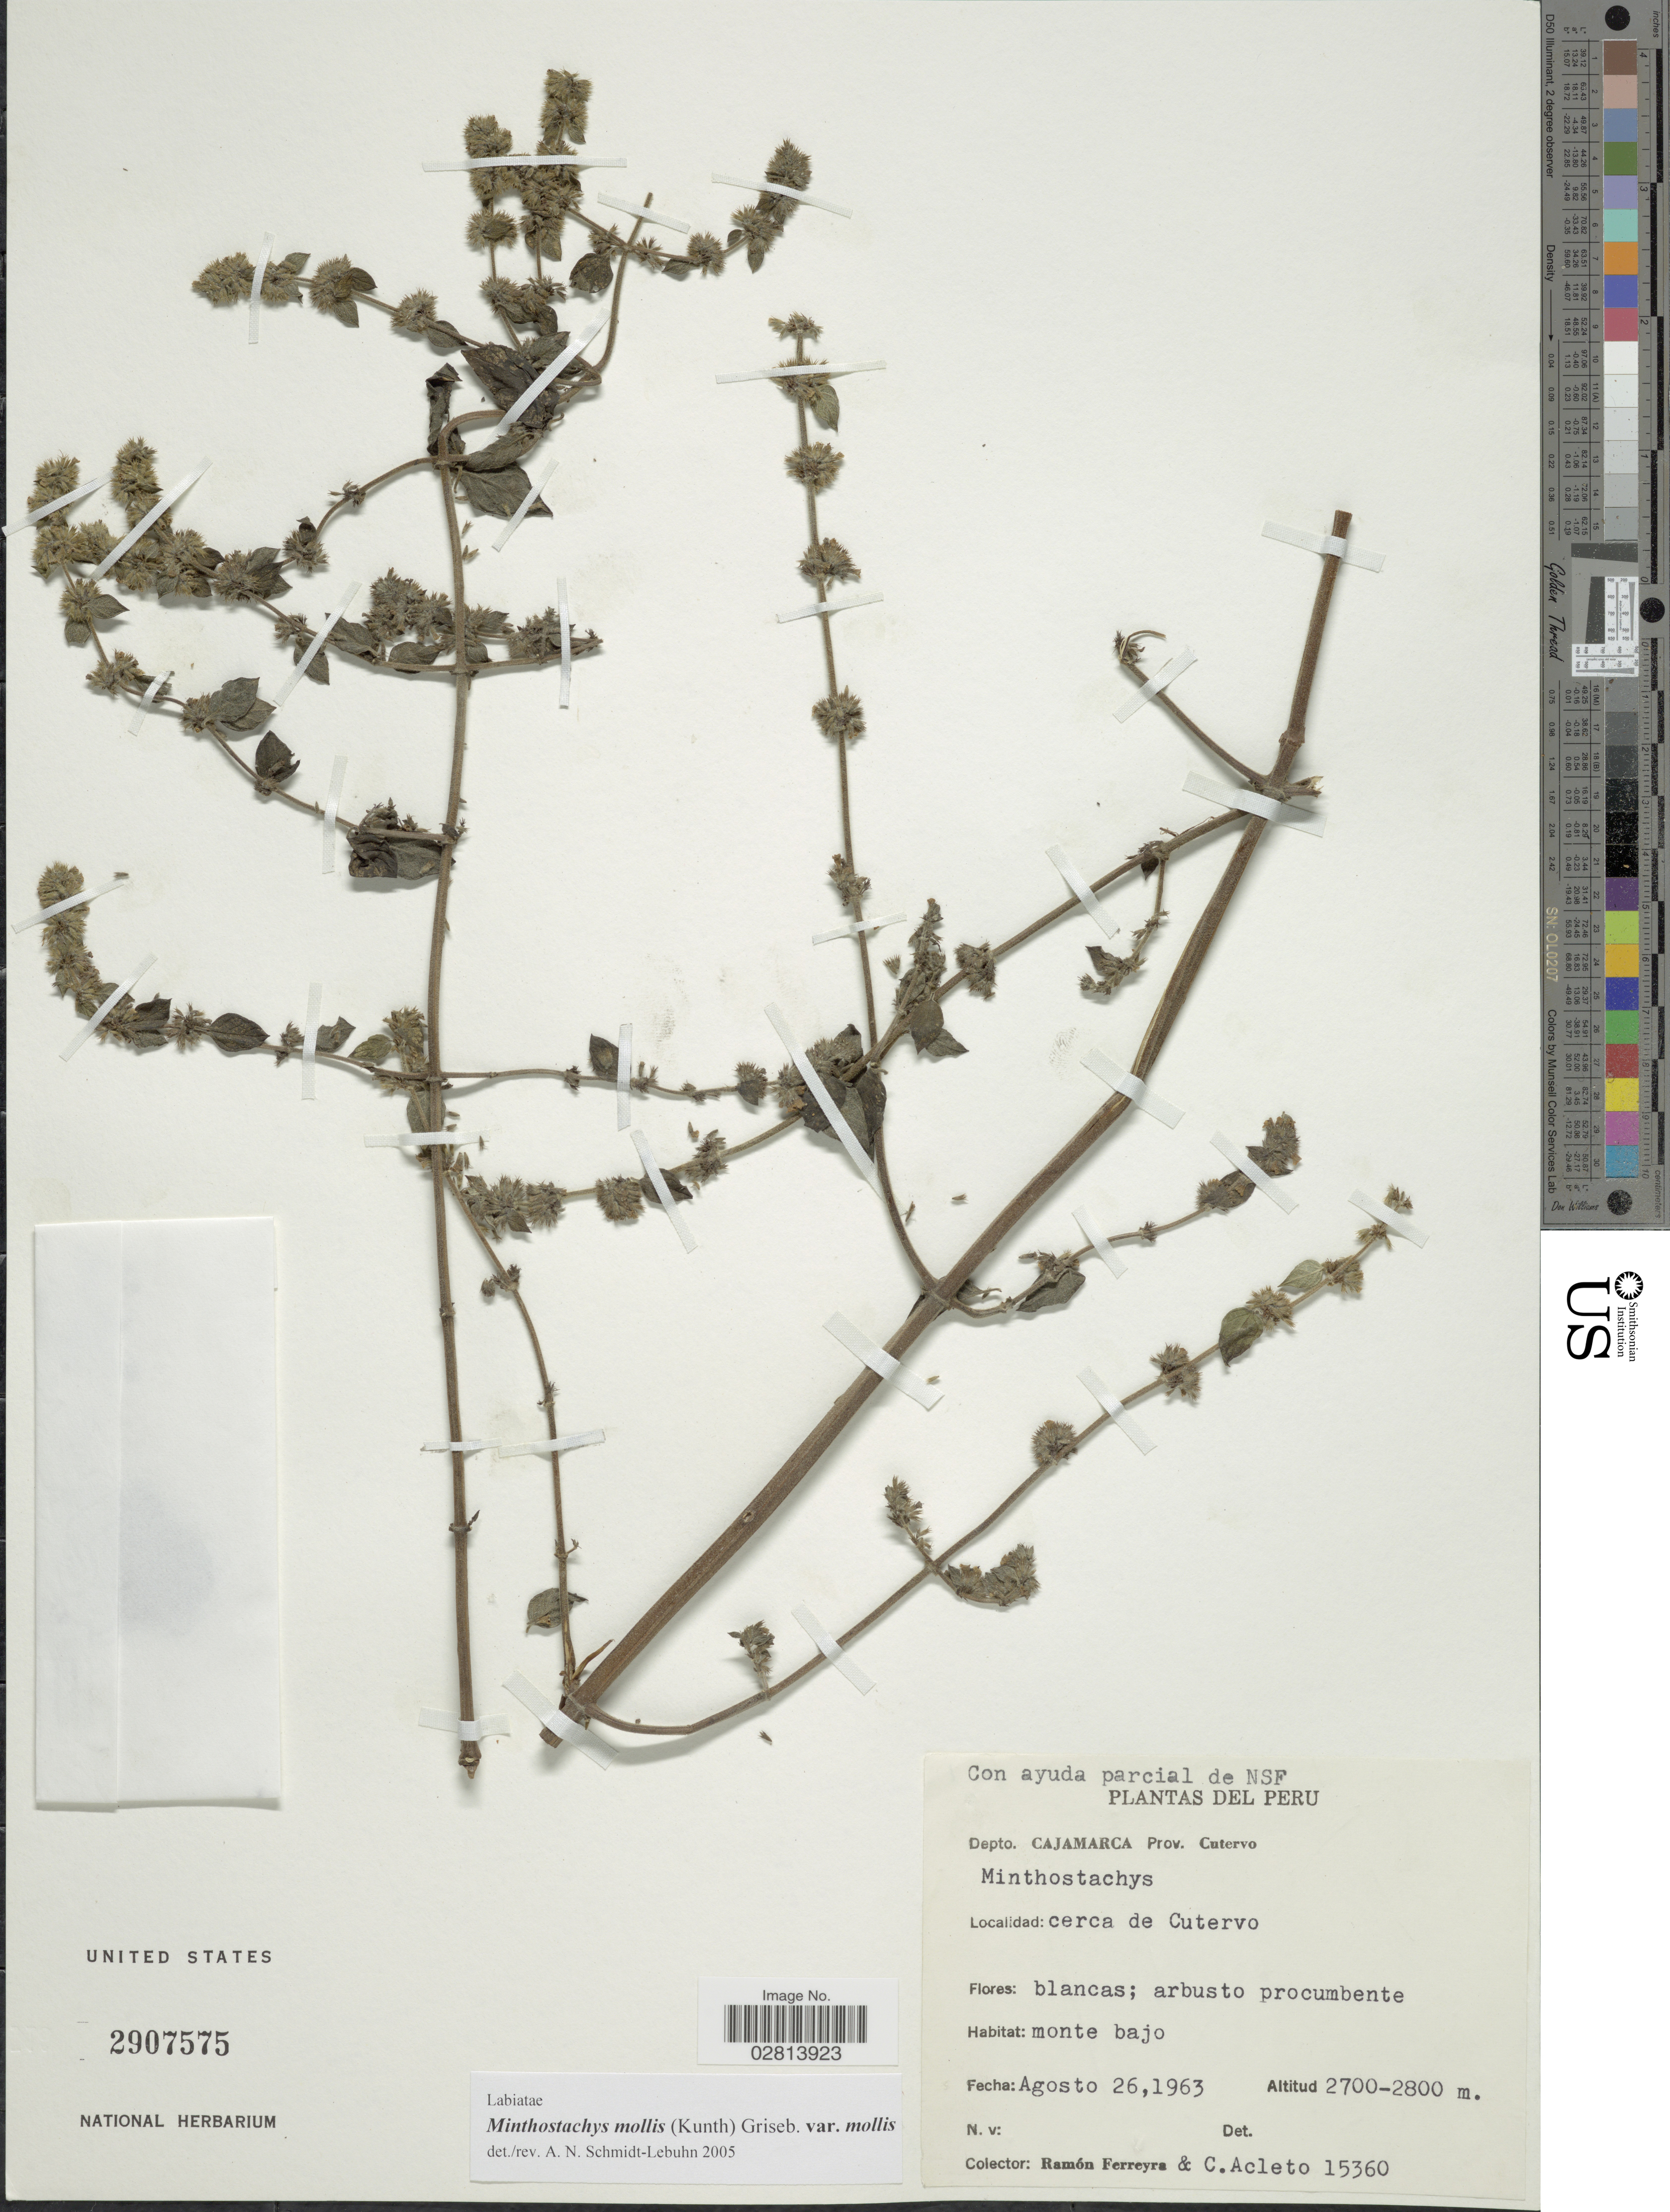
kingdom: Plantae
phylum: Tracheophyta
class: Magnoliopsida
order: Lamiales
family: Lamiaceae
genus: Minthostachys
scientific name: Minthostachys mollis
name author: (Kunth) Griseb.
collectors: R. A. Ferreyra & C. Acleto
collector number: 15360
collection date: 1963-08-26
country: Peru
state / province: Cajamarca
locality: Depto. Cajamarca, Prov. Cutervo, cerca de Cutervo.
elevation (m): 2700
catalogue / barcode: US 2907575